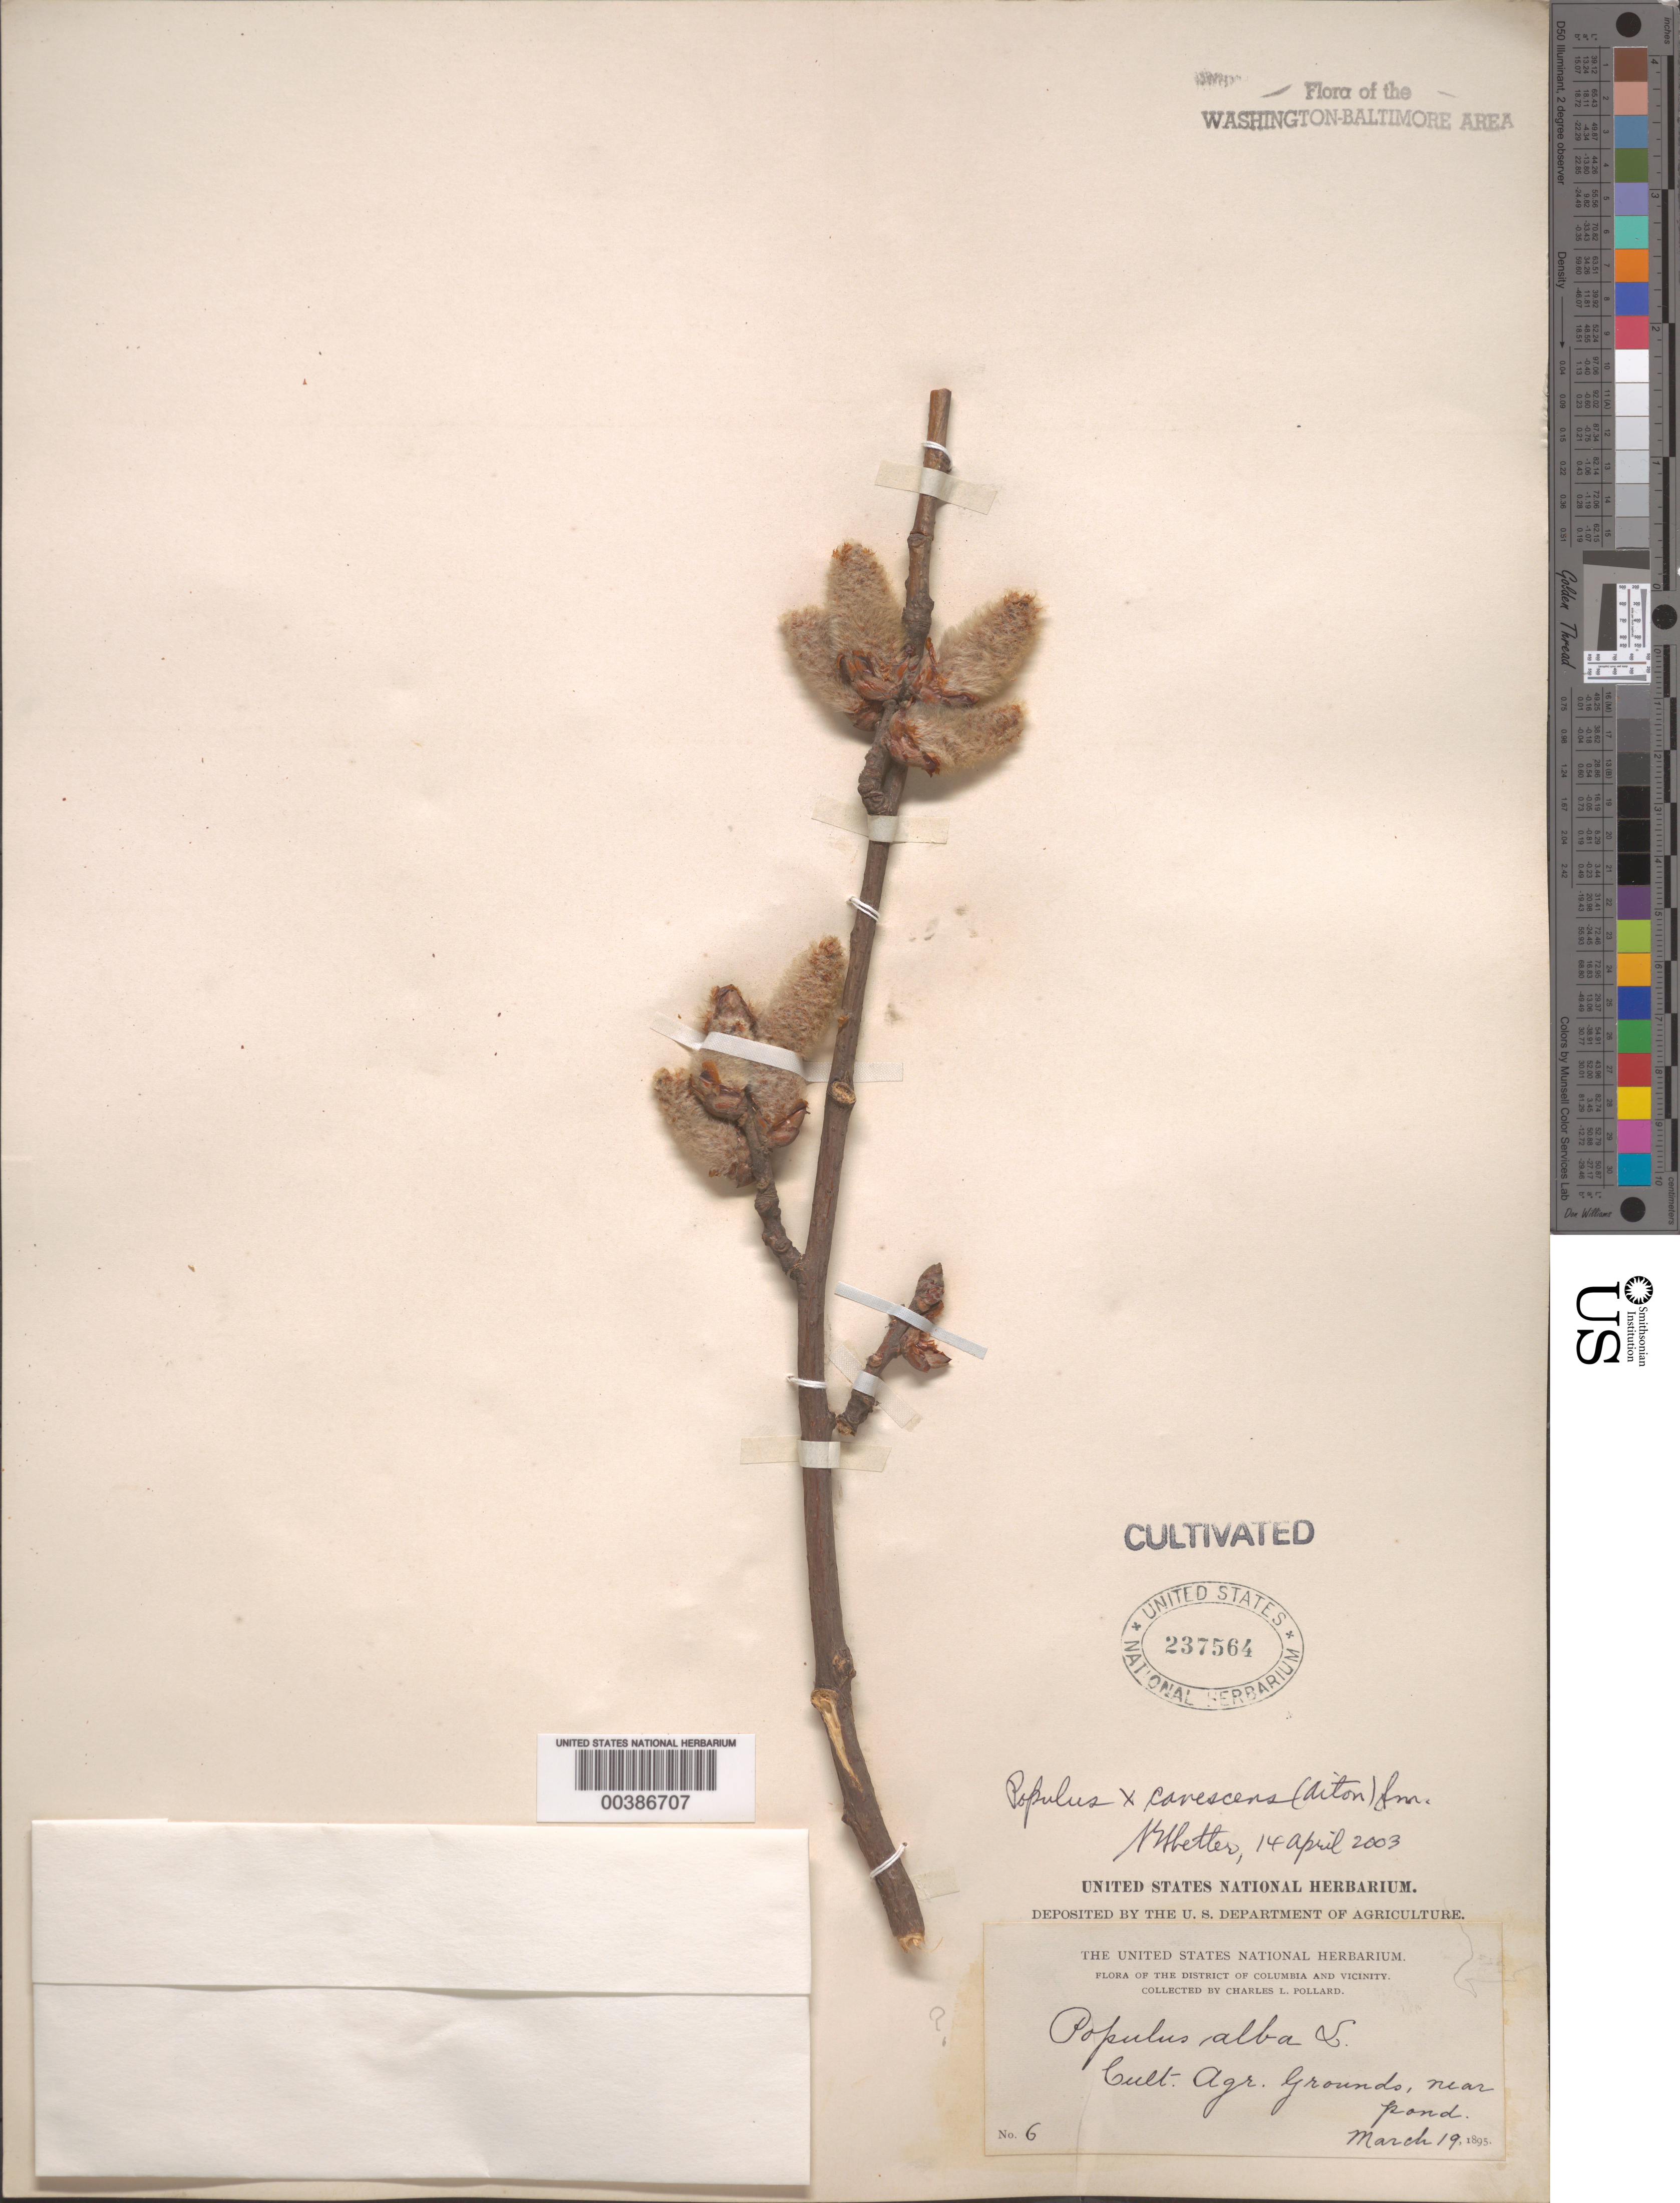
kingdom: Plantae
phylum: Tracheophyta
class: Magnoliopsida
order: Malpighiales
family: Salicaceae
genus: Populus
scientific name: Populus x canescens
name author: (Aiton) Sm.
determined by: Shetler, Stanwyn G., (US), NMNH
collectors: C. L. Pollard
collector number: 6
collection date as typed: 19 Mar 1895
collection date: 1895-03-19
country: United States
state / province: District of Columbia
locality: Agriculture grounds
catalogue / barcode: US 237564